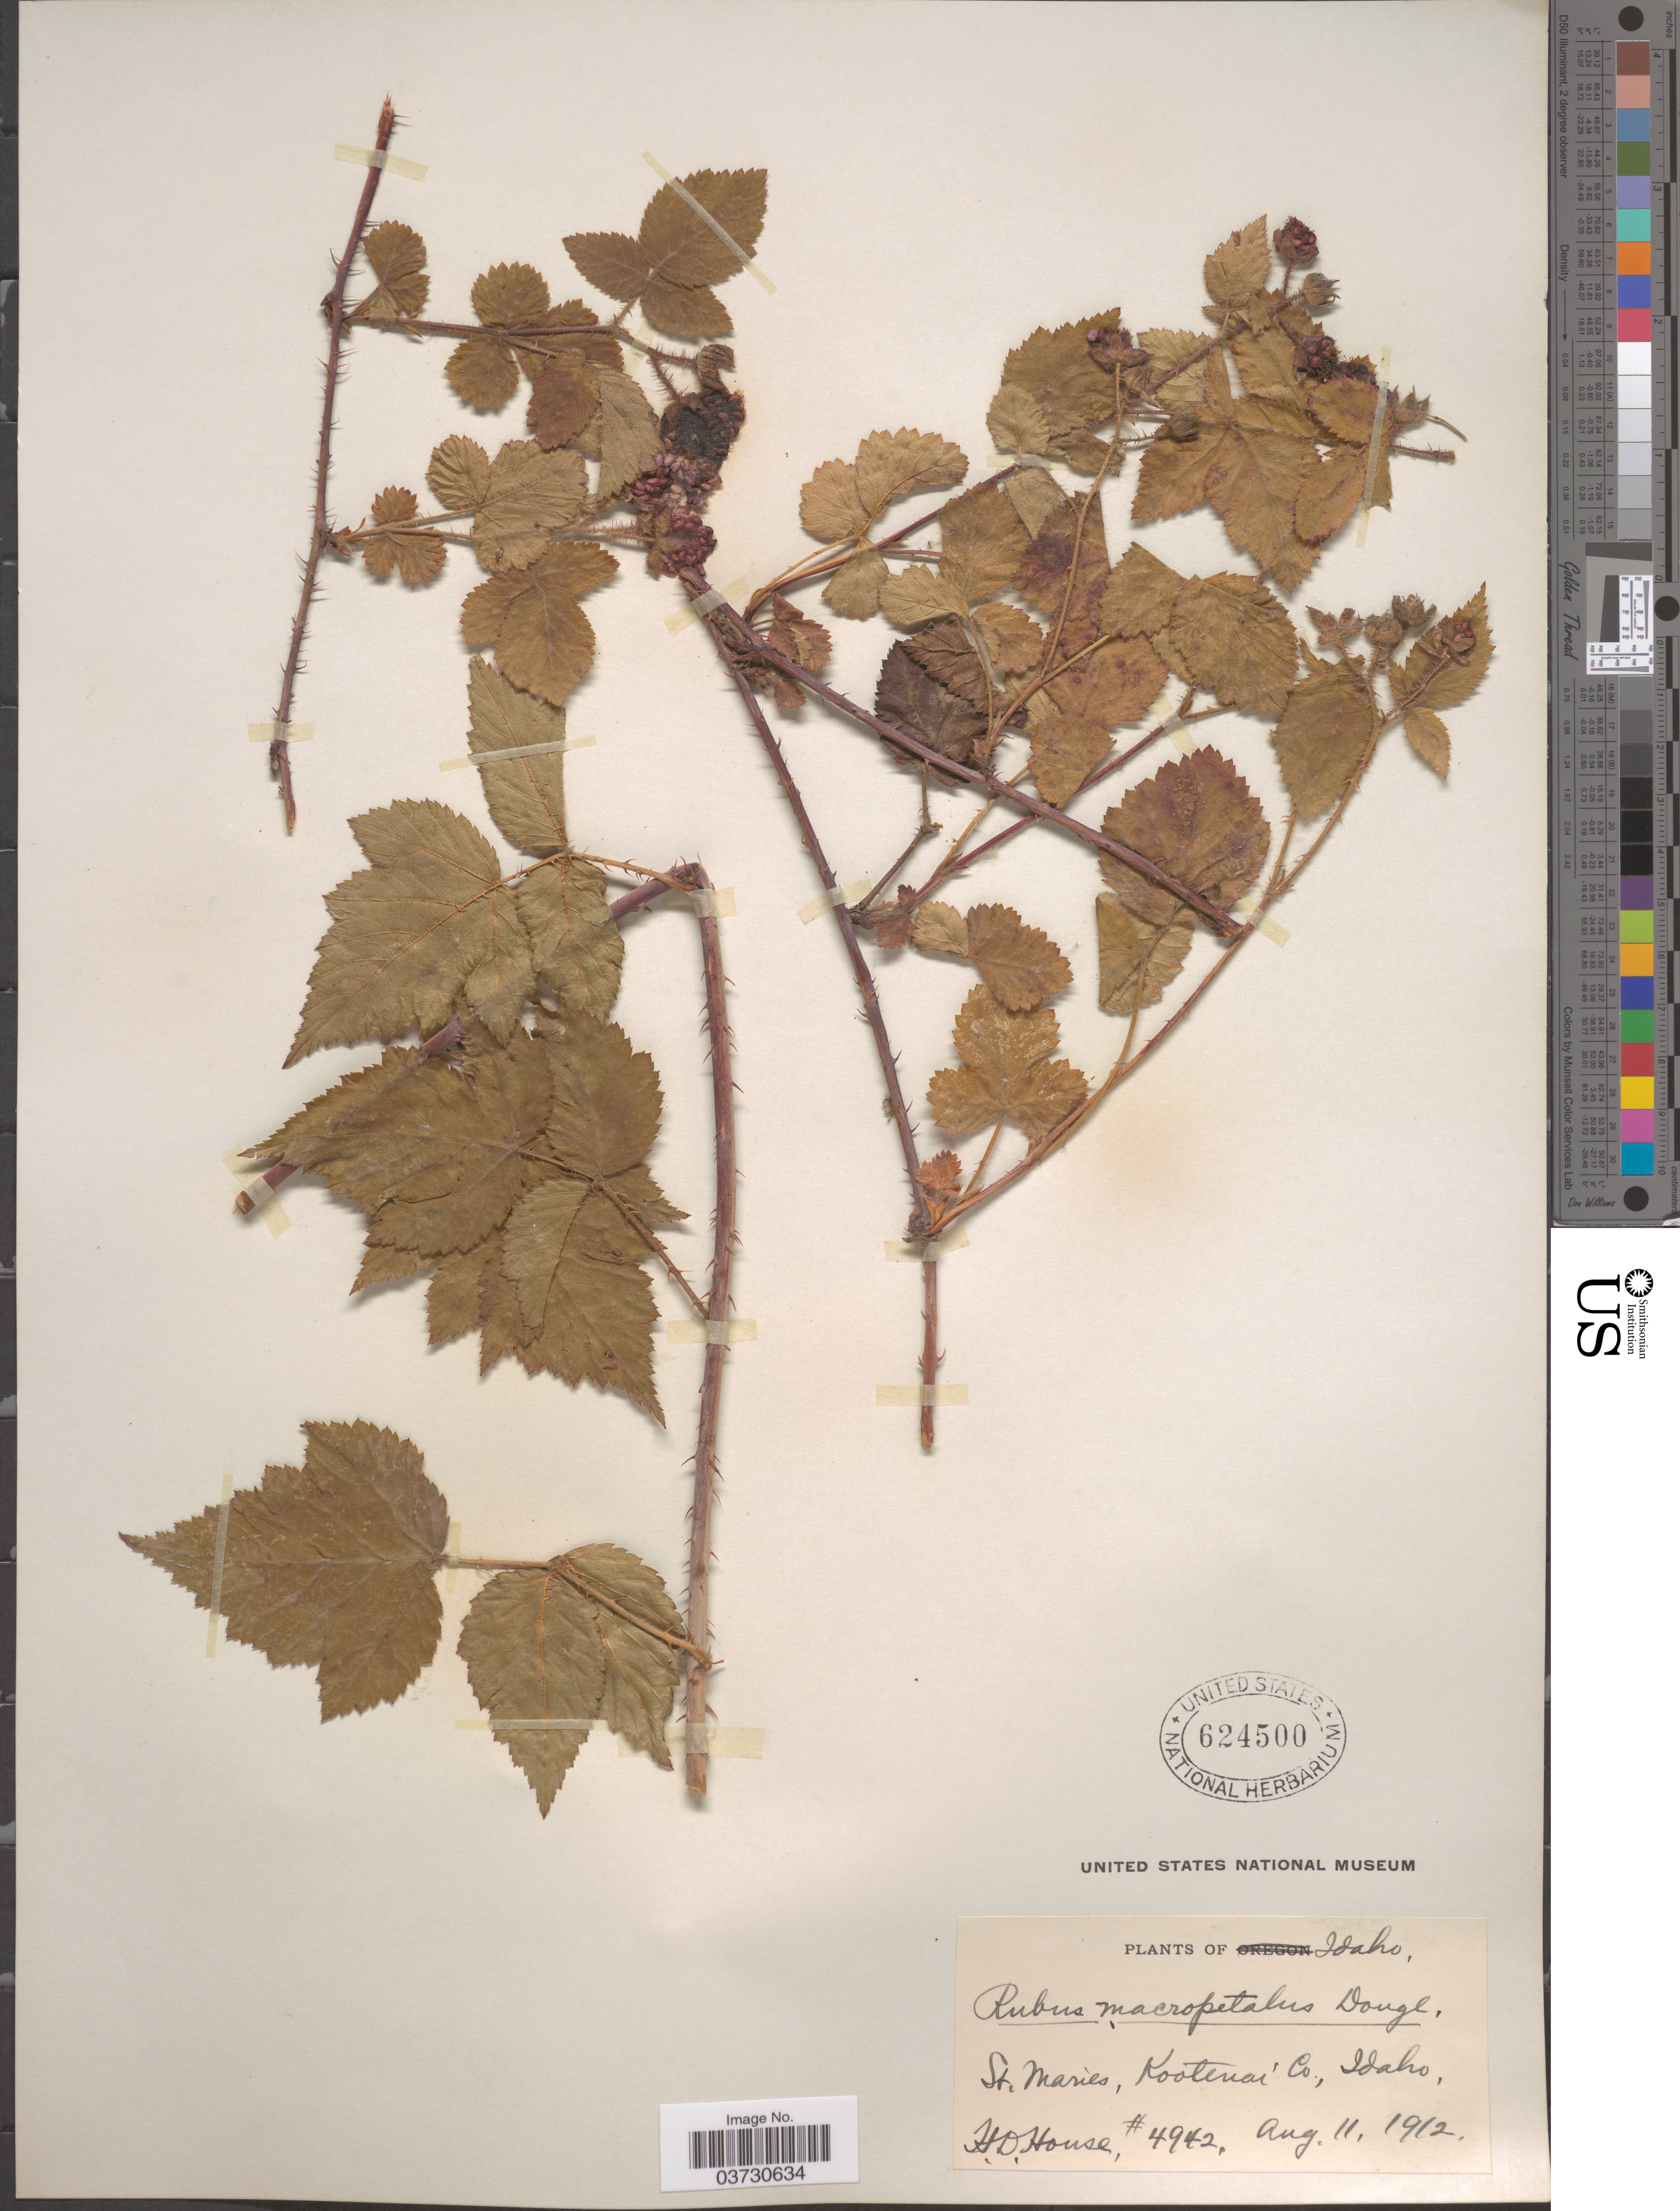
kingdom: Plantae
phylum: Tracheophyta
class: Magnoliopsida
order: Rosales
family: Rosaceae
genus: Rubus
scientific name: Rubus macropetalus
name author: Douglas ex Hook.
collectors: H. D. House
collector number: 4942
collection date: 1912-08-11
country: United States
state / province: Idaho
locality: St. Maries, Kootenai Co.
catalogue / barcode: US 624500